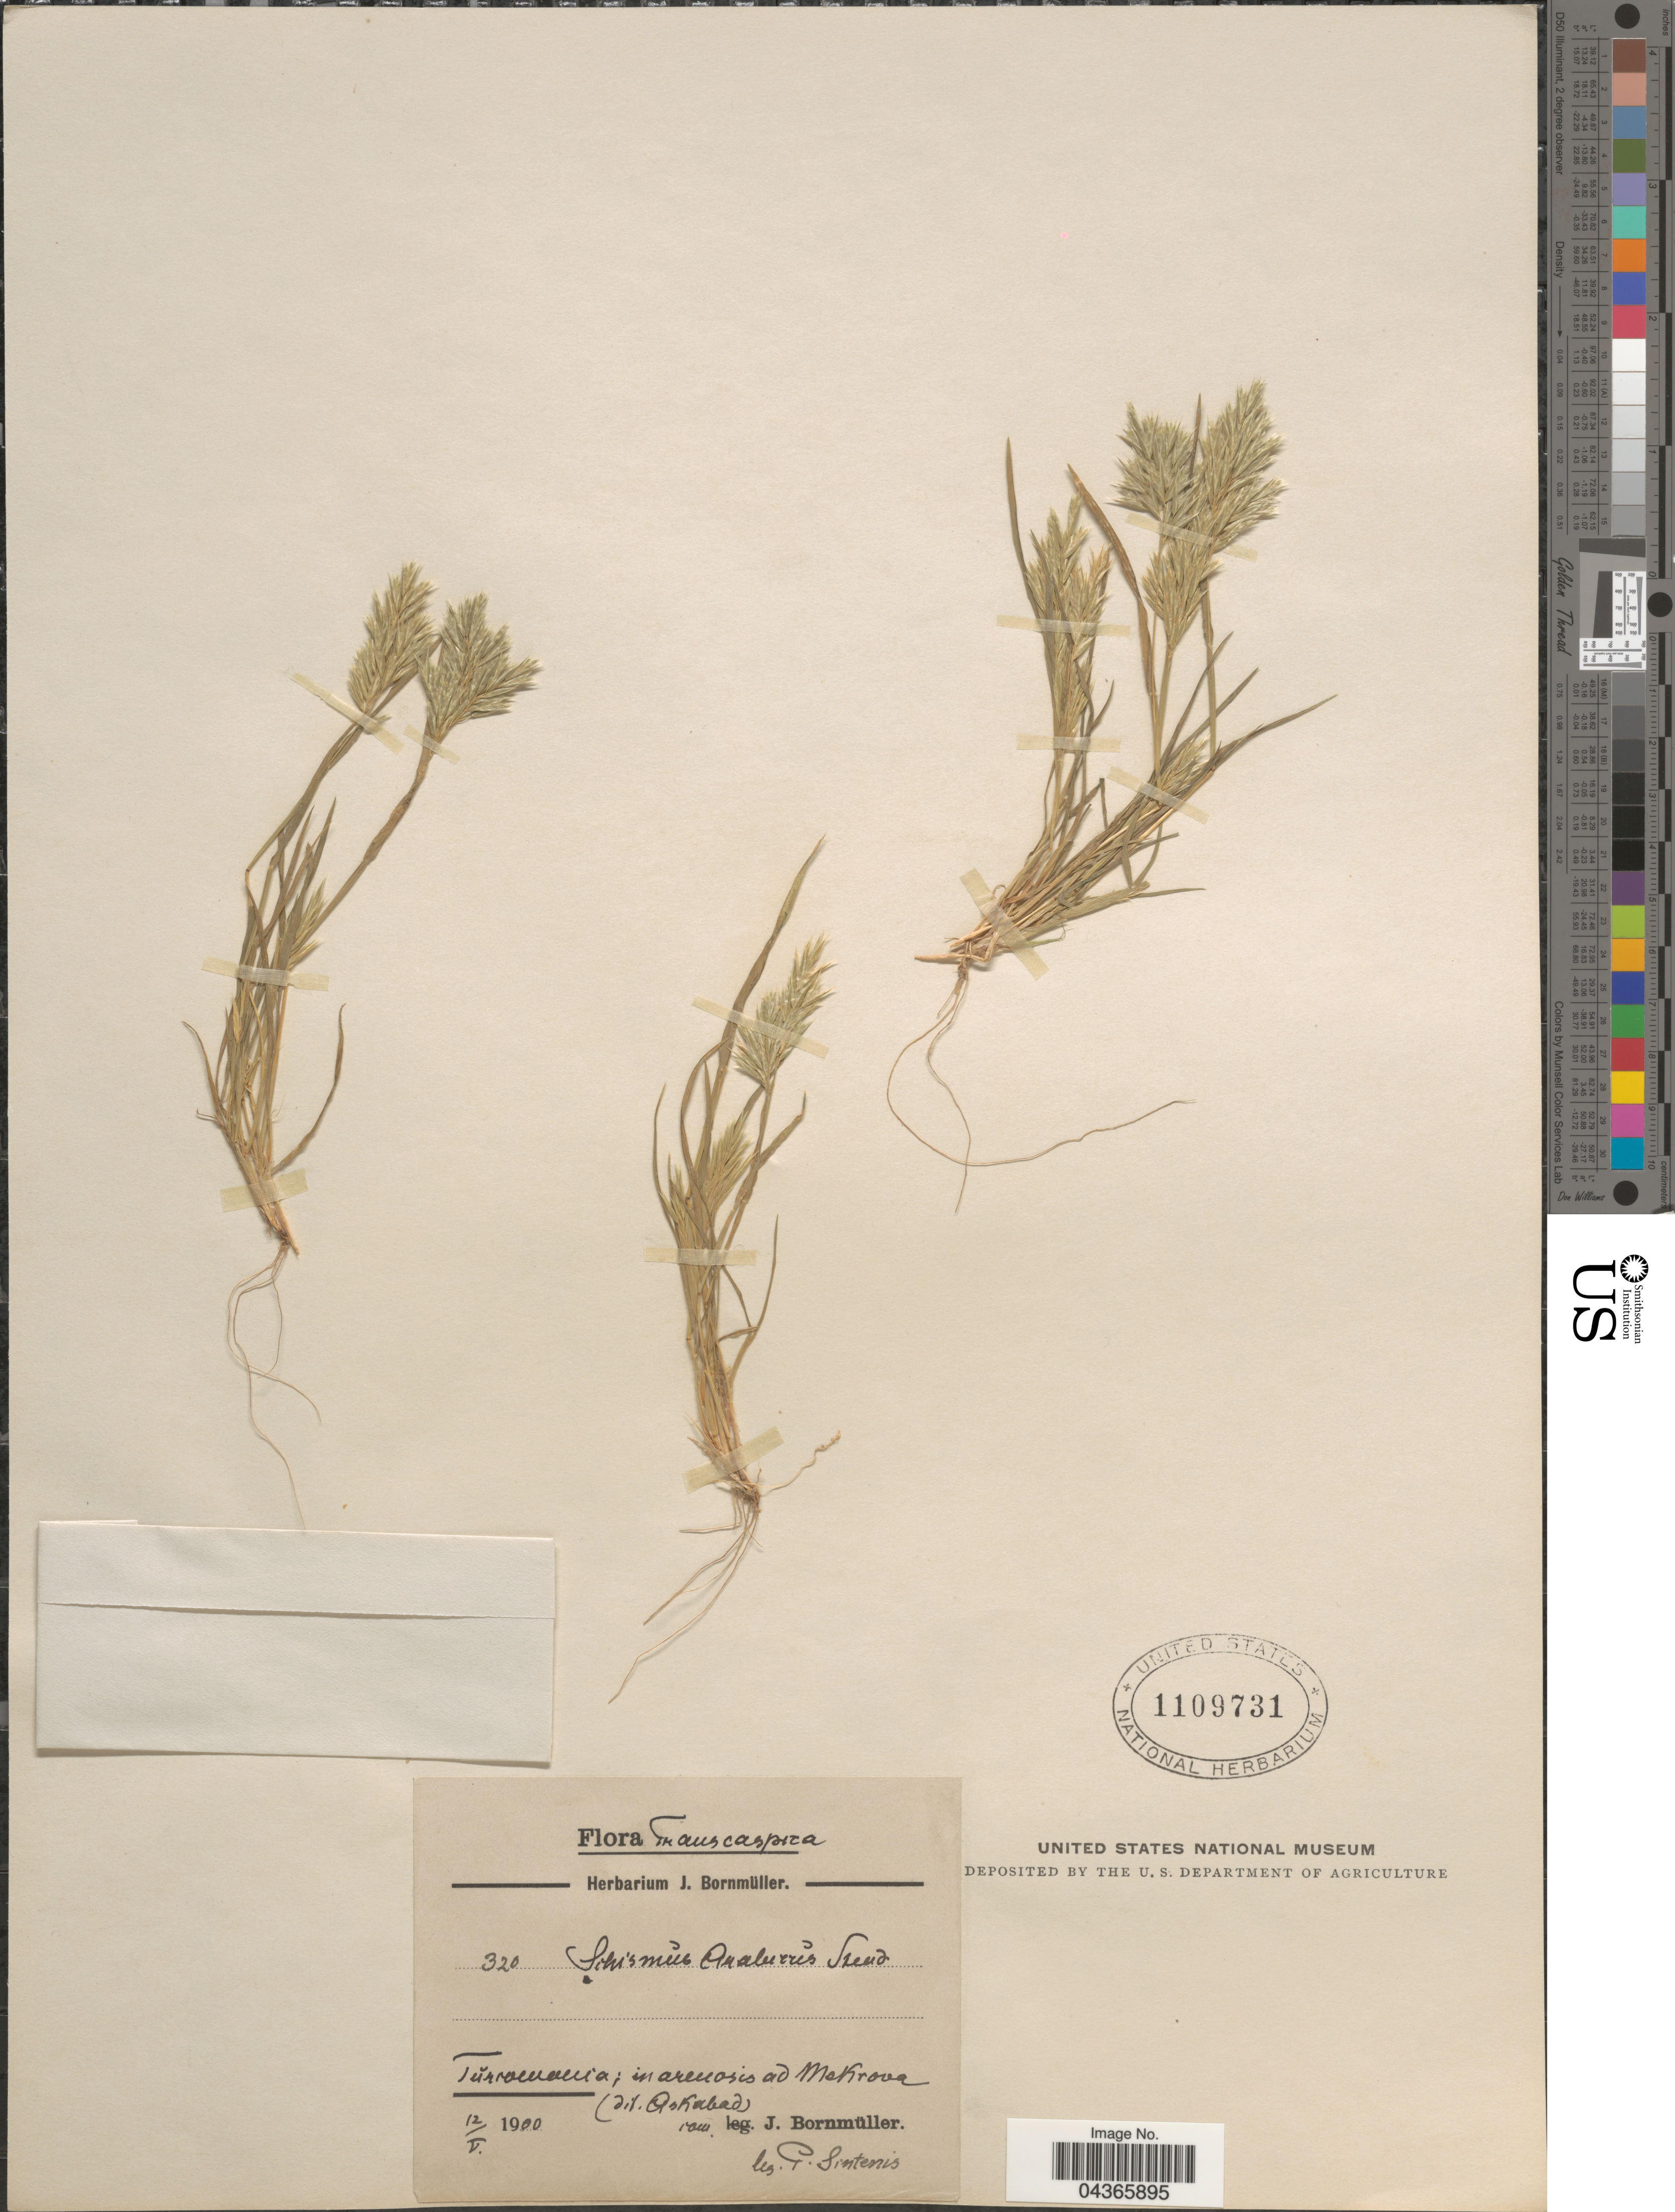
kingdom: Plantae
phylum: Tracheophyta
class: Liliopsida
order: Poales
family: Poaceae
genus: Schismus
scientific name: Schismus arabicus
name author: Nees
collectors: J. Bornmüller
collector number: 320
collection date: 1900-05-12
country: Turkmenistan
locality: Transcaspica. Turcomania: in arenosis ad Mekrova (dit. Ashkabed).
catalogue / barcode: US 1109731